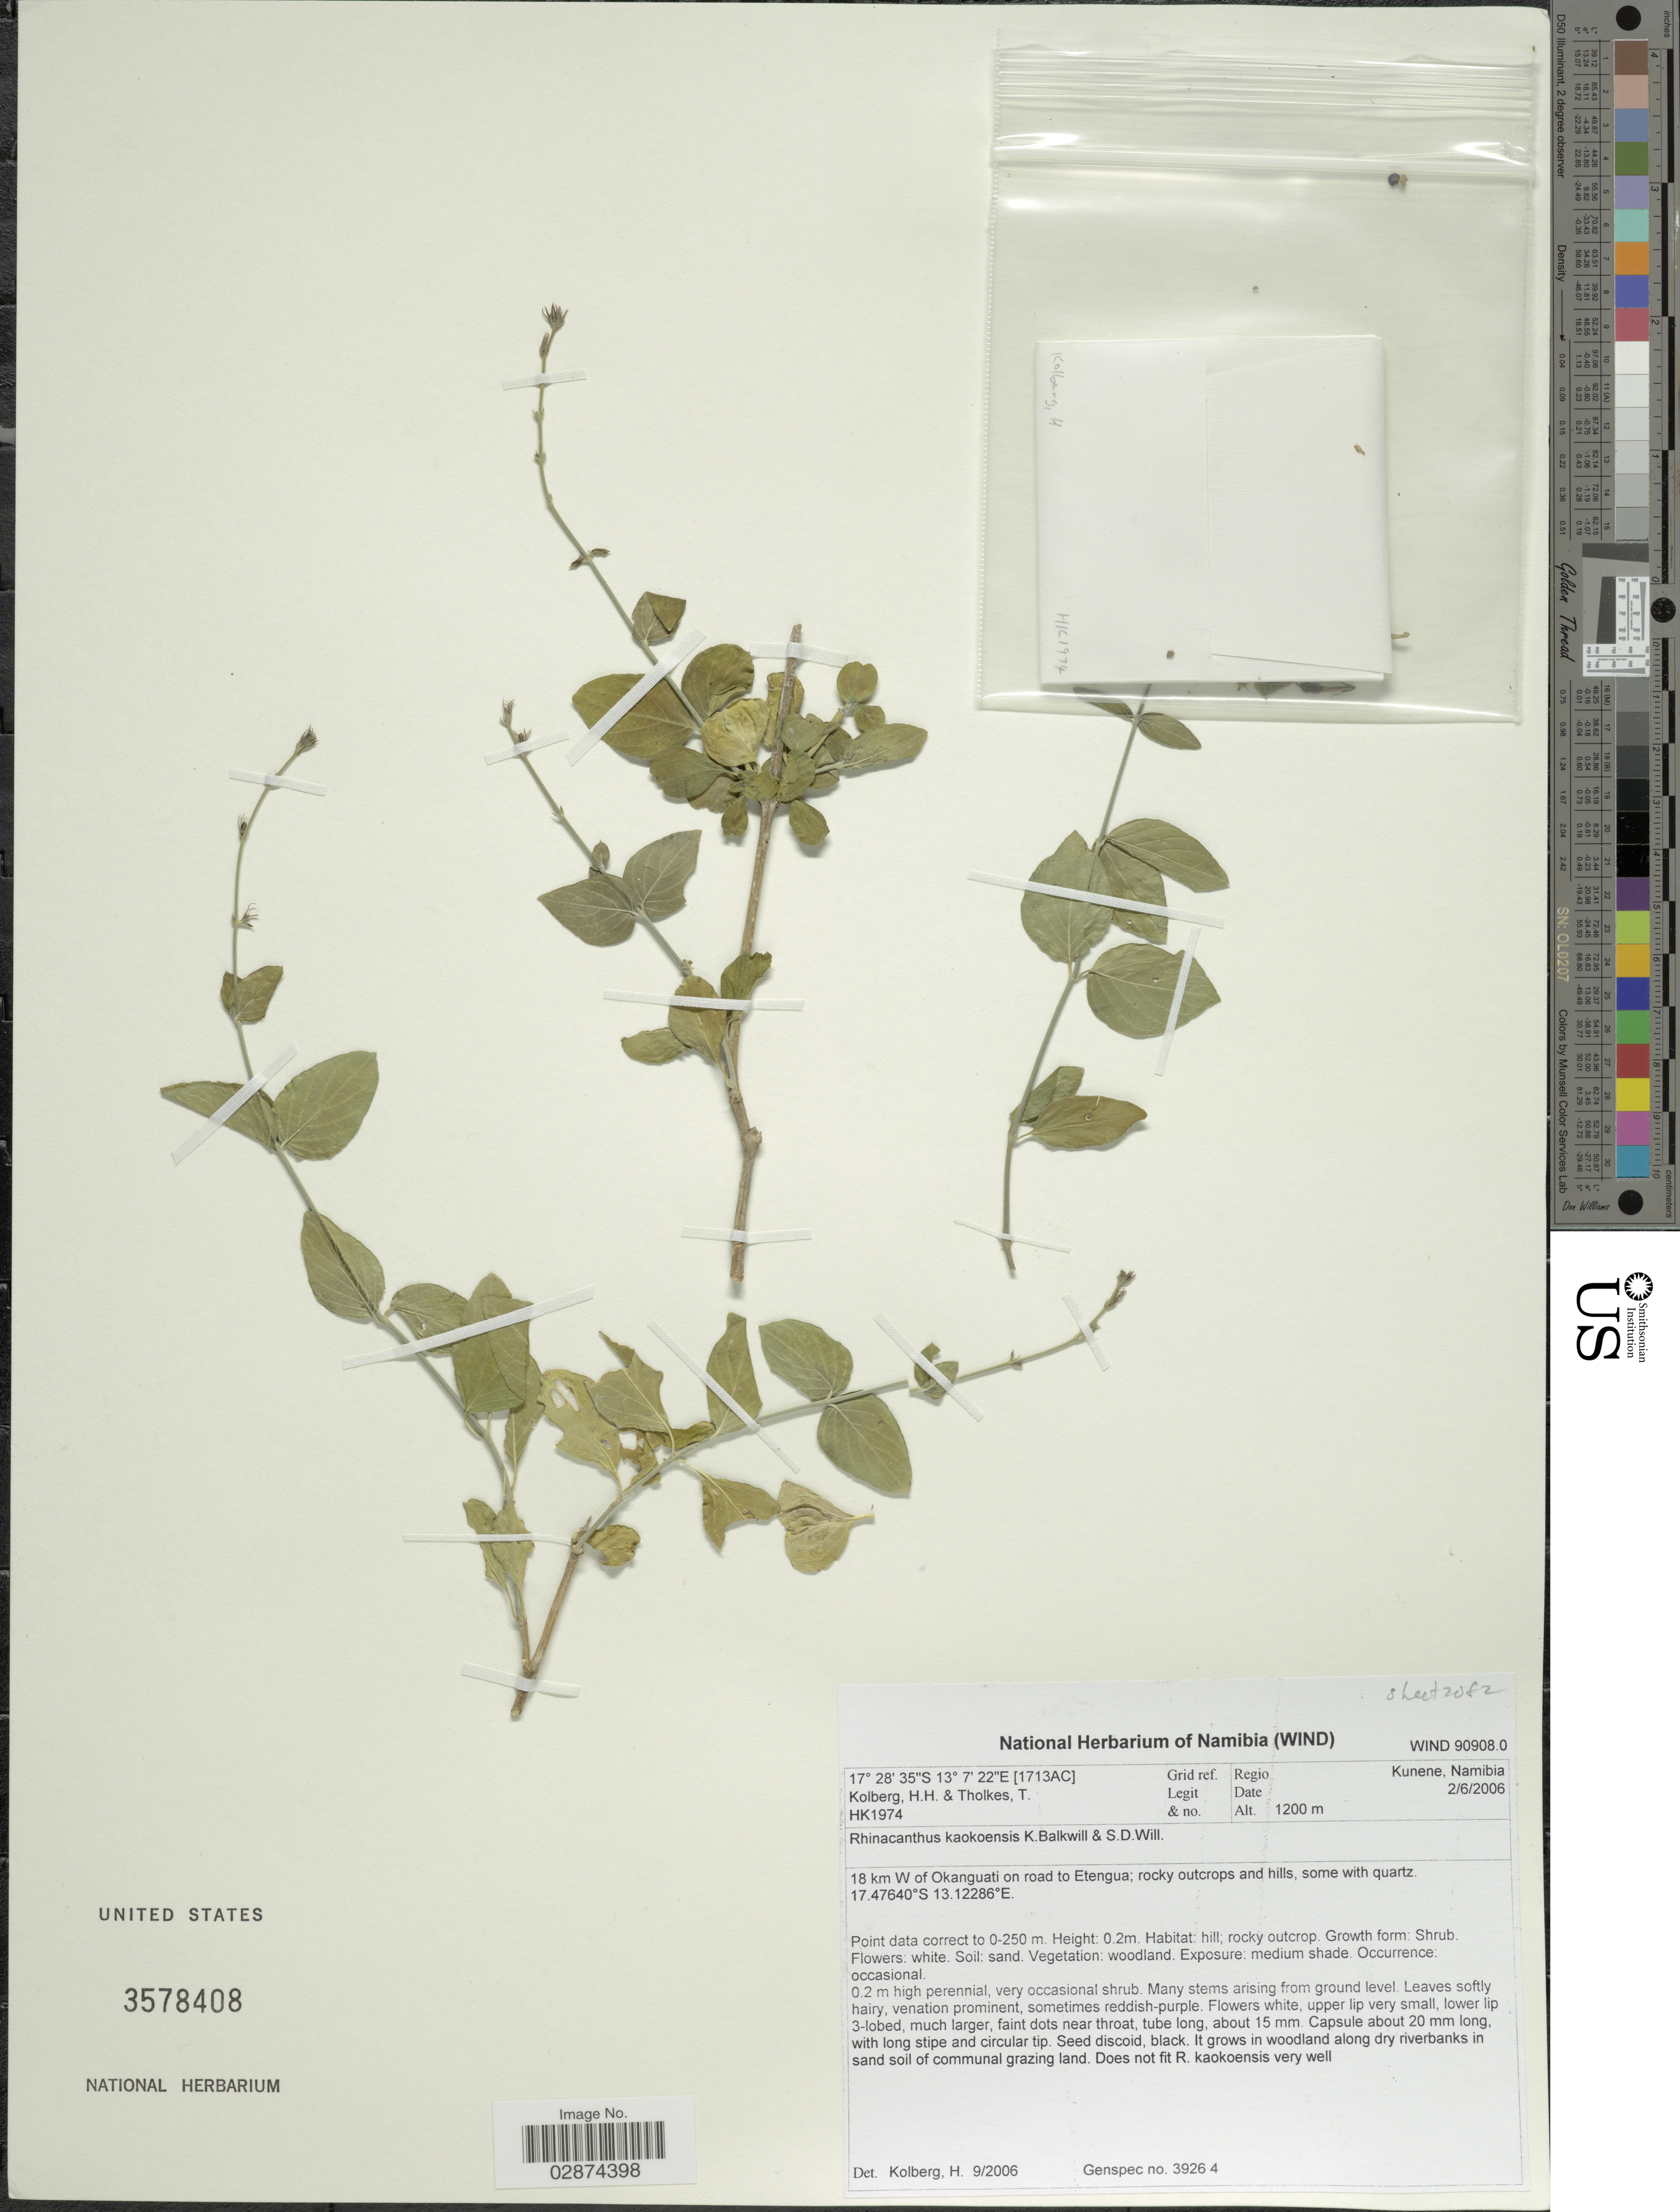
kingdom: Plantae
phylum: Tracheophyta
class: Magnoliopsida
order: Lamiales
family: Acanthaceae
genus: Rhinacanthus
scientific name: Rhinacanthus kaokoensis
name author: K. Balkwill & S.Williamson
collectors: H. H. Kolberg & T. Tholkes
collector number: HK1974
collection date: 2006-06-02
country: Namibia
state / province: Kunene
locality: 18 km W of Okanguati on road to Etengua.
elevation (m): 1200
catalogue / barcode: US 3578408